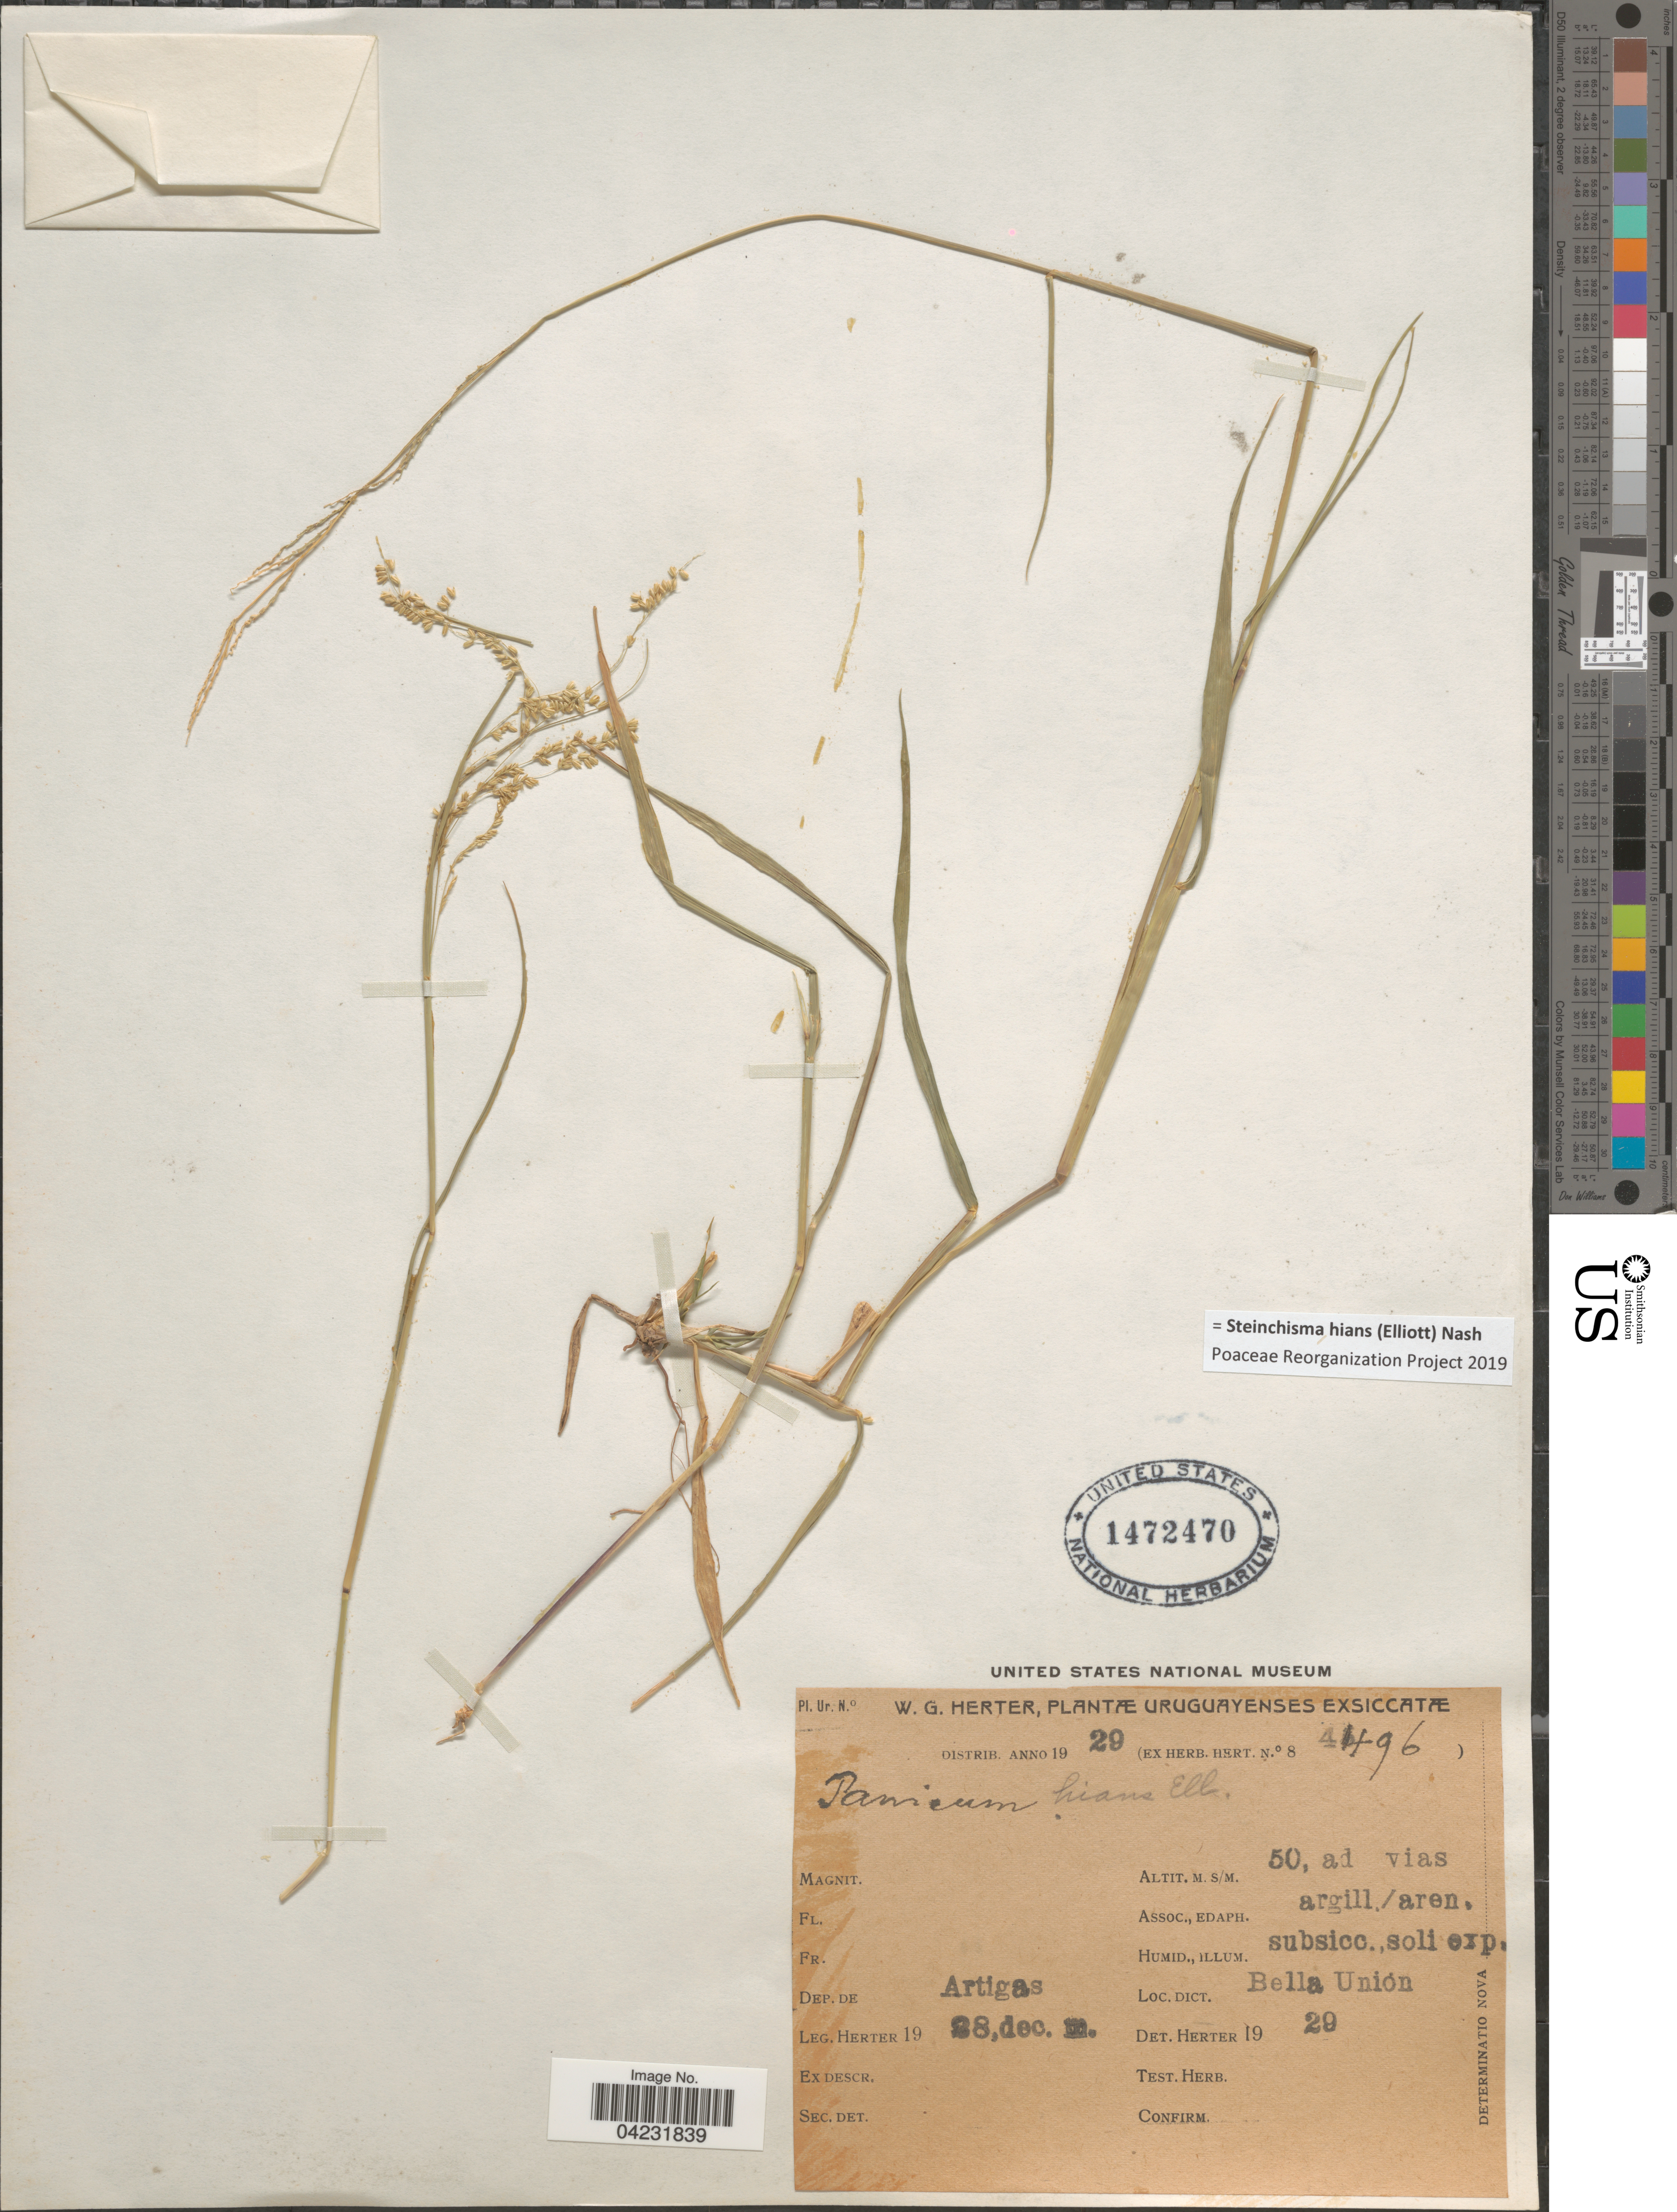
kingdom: Plantae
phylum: Tracheophyta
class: Liliopsida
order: Poales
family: Poaceae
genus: Steinchisma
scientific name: Steinchisma hians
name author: (Elliott) Nash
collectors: W. G. Herter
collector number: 4496*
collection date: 1928-12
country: Uruguay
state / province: Artigas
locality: Dep. de Artigas. Loc. Dict. Bella Union.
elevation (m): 50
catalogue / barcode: US 1472470